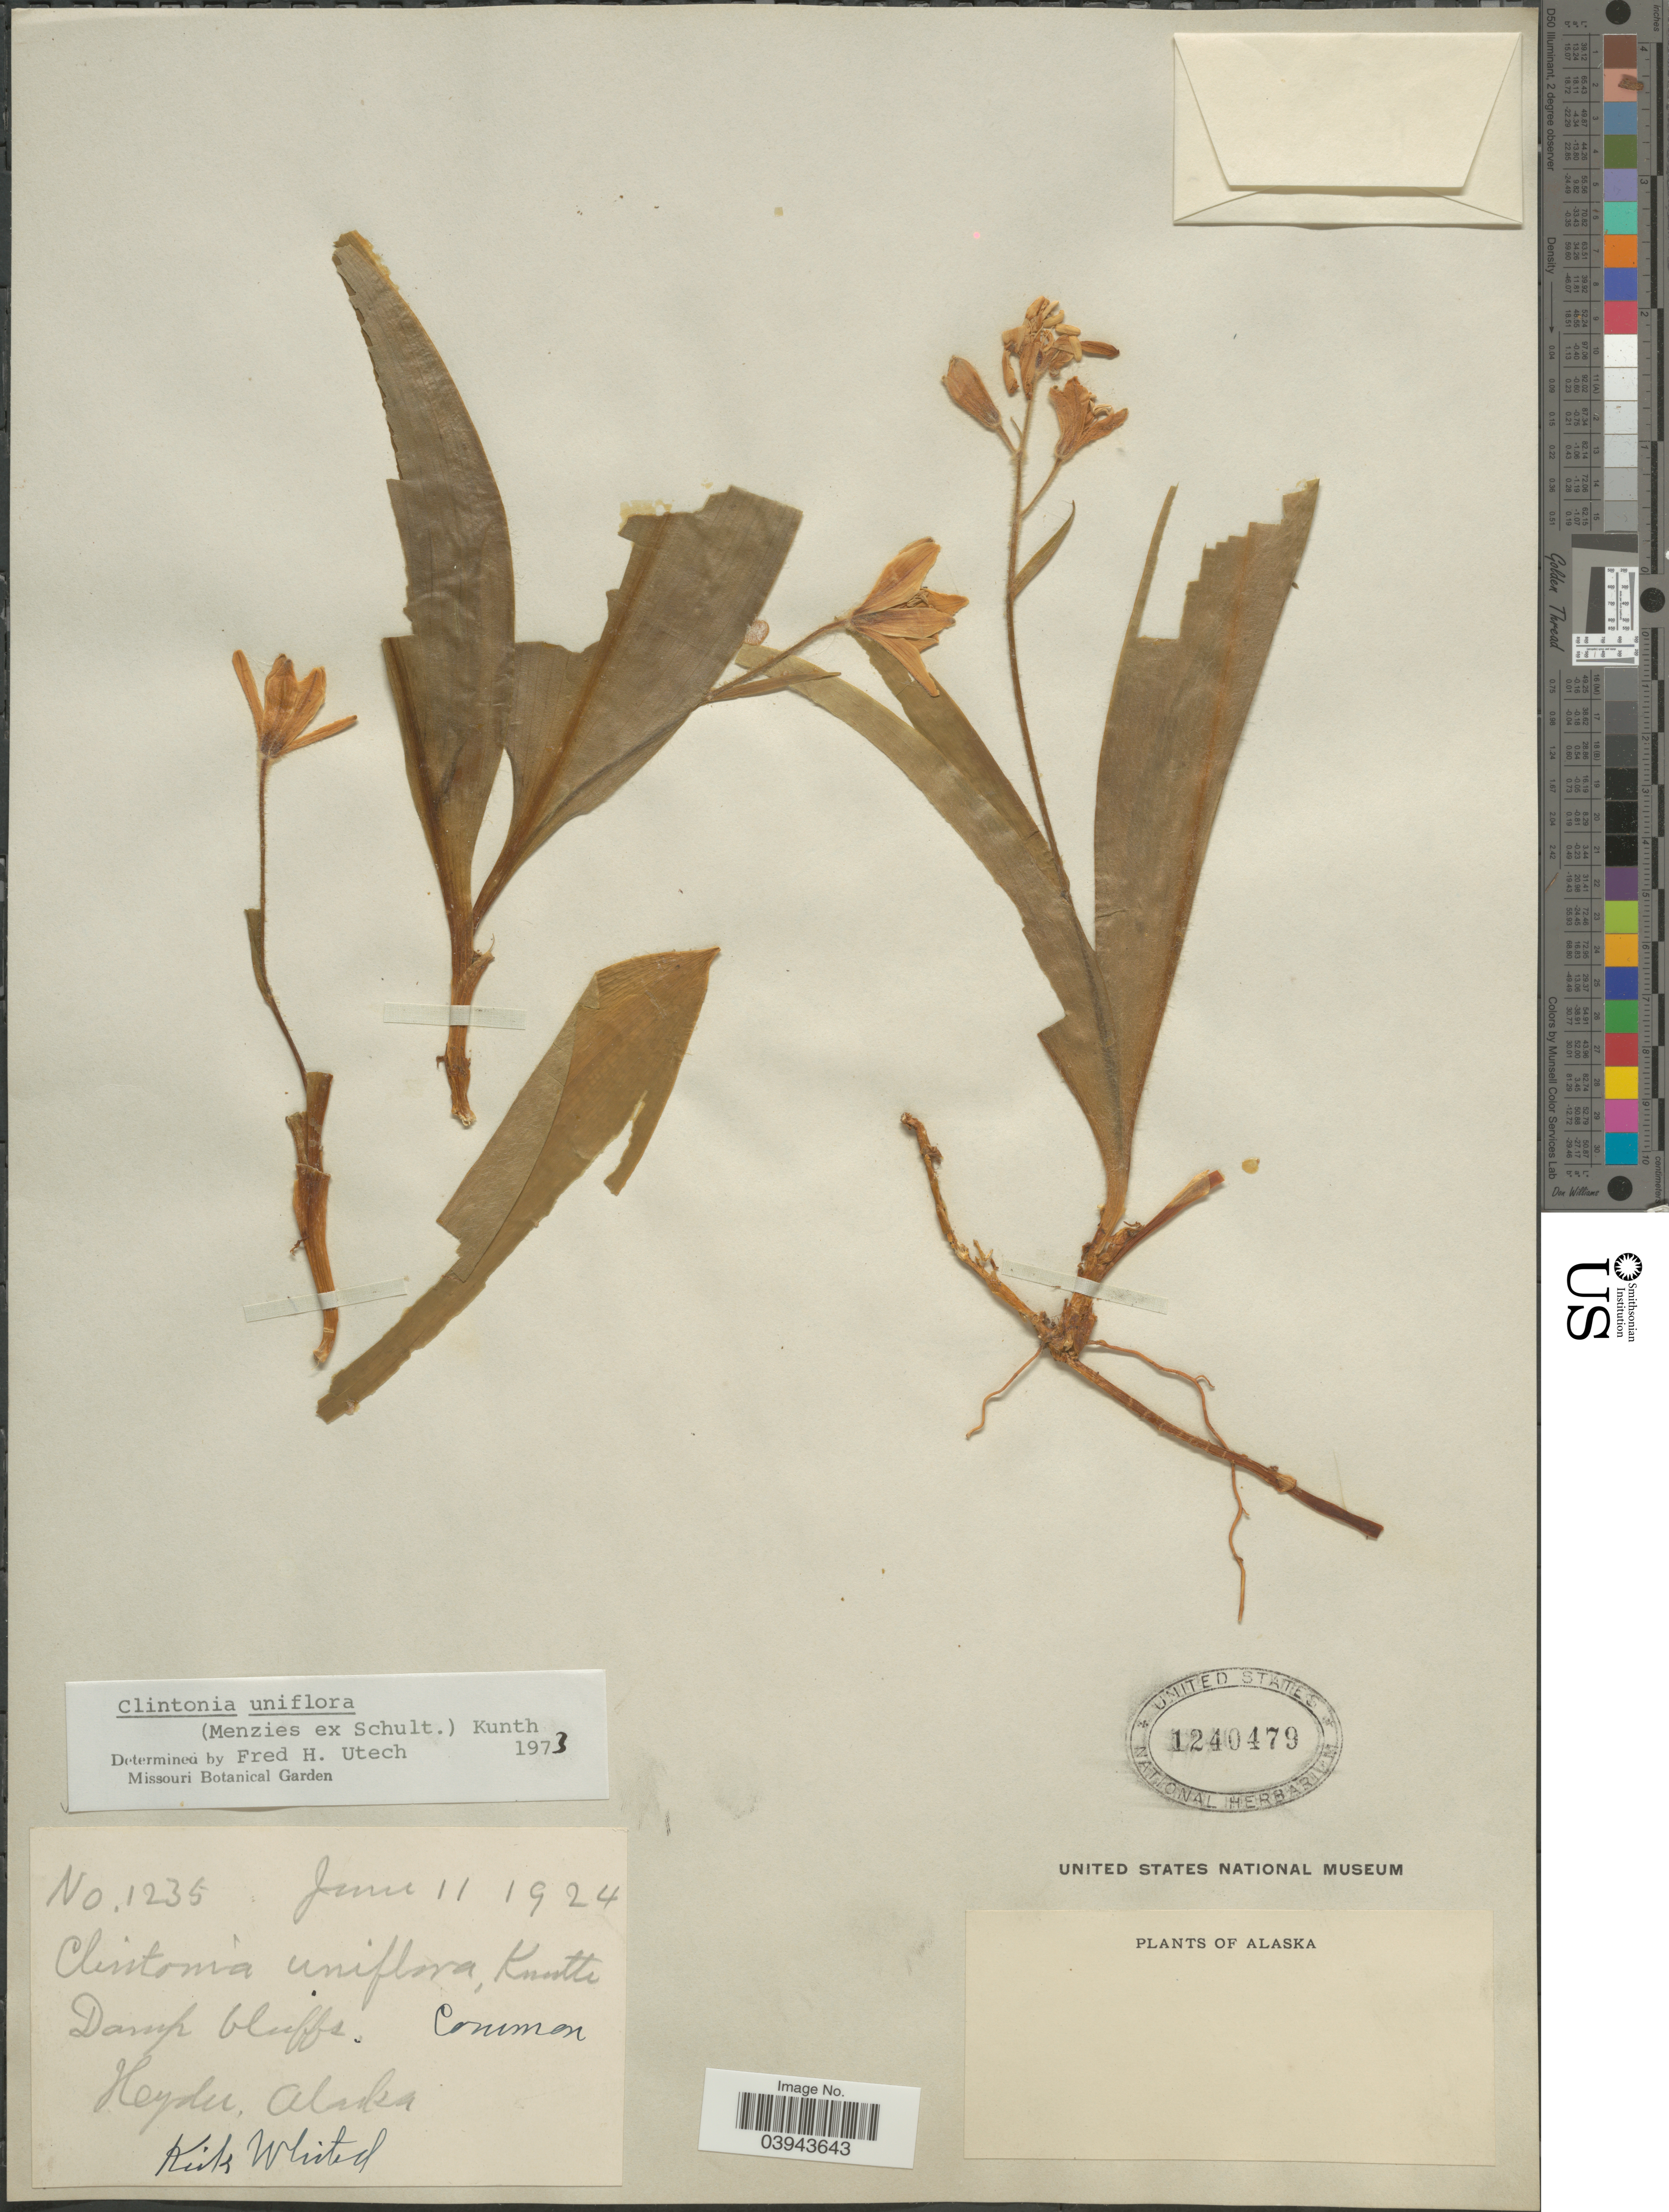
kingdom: Plantae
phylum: Tracheophyta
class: Liliopsida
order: Liliales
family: Liliaceae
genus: Clintonia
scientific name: Clintonia uniflora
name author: Kunth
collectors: K. Whited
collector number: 1235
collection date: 1924-06-11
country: United States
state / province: Alaska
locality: Hyder.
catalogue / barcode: US 1240479